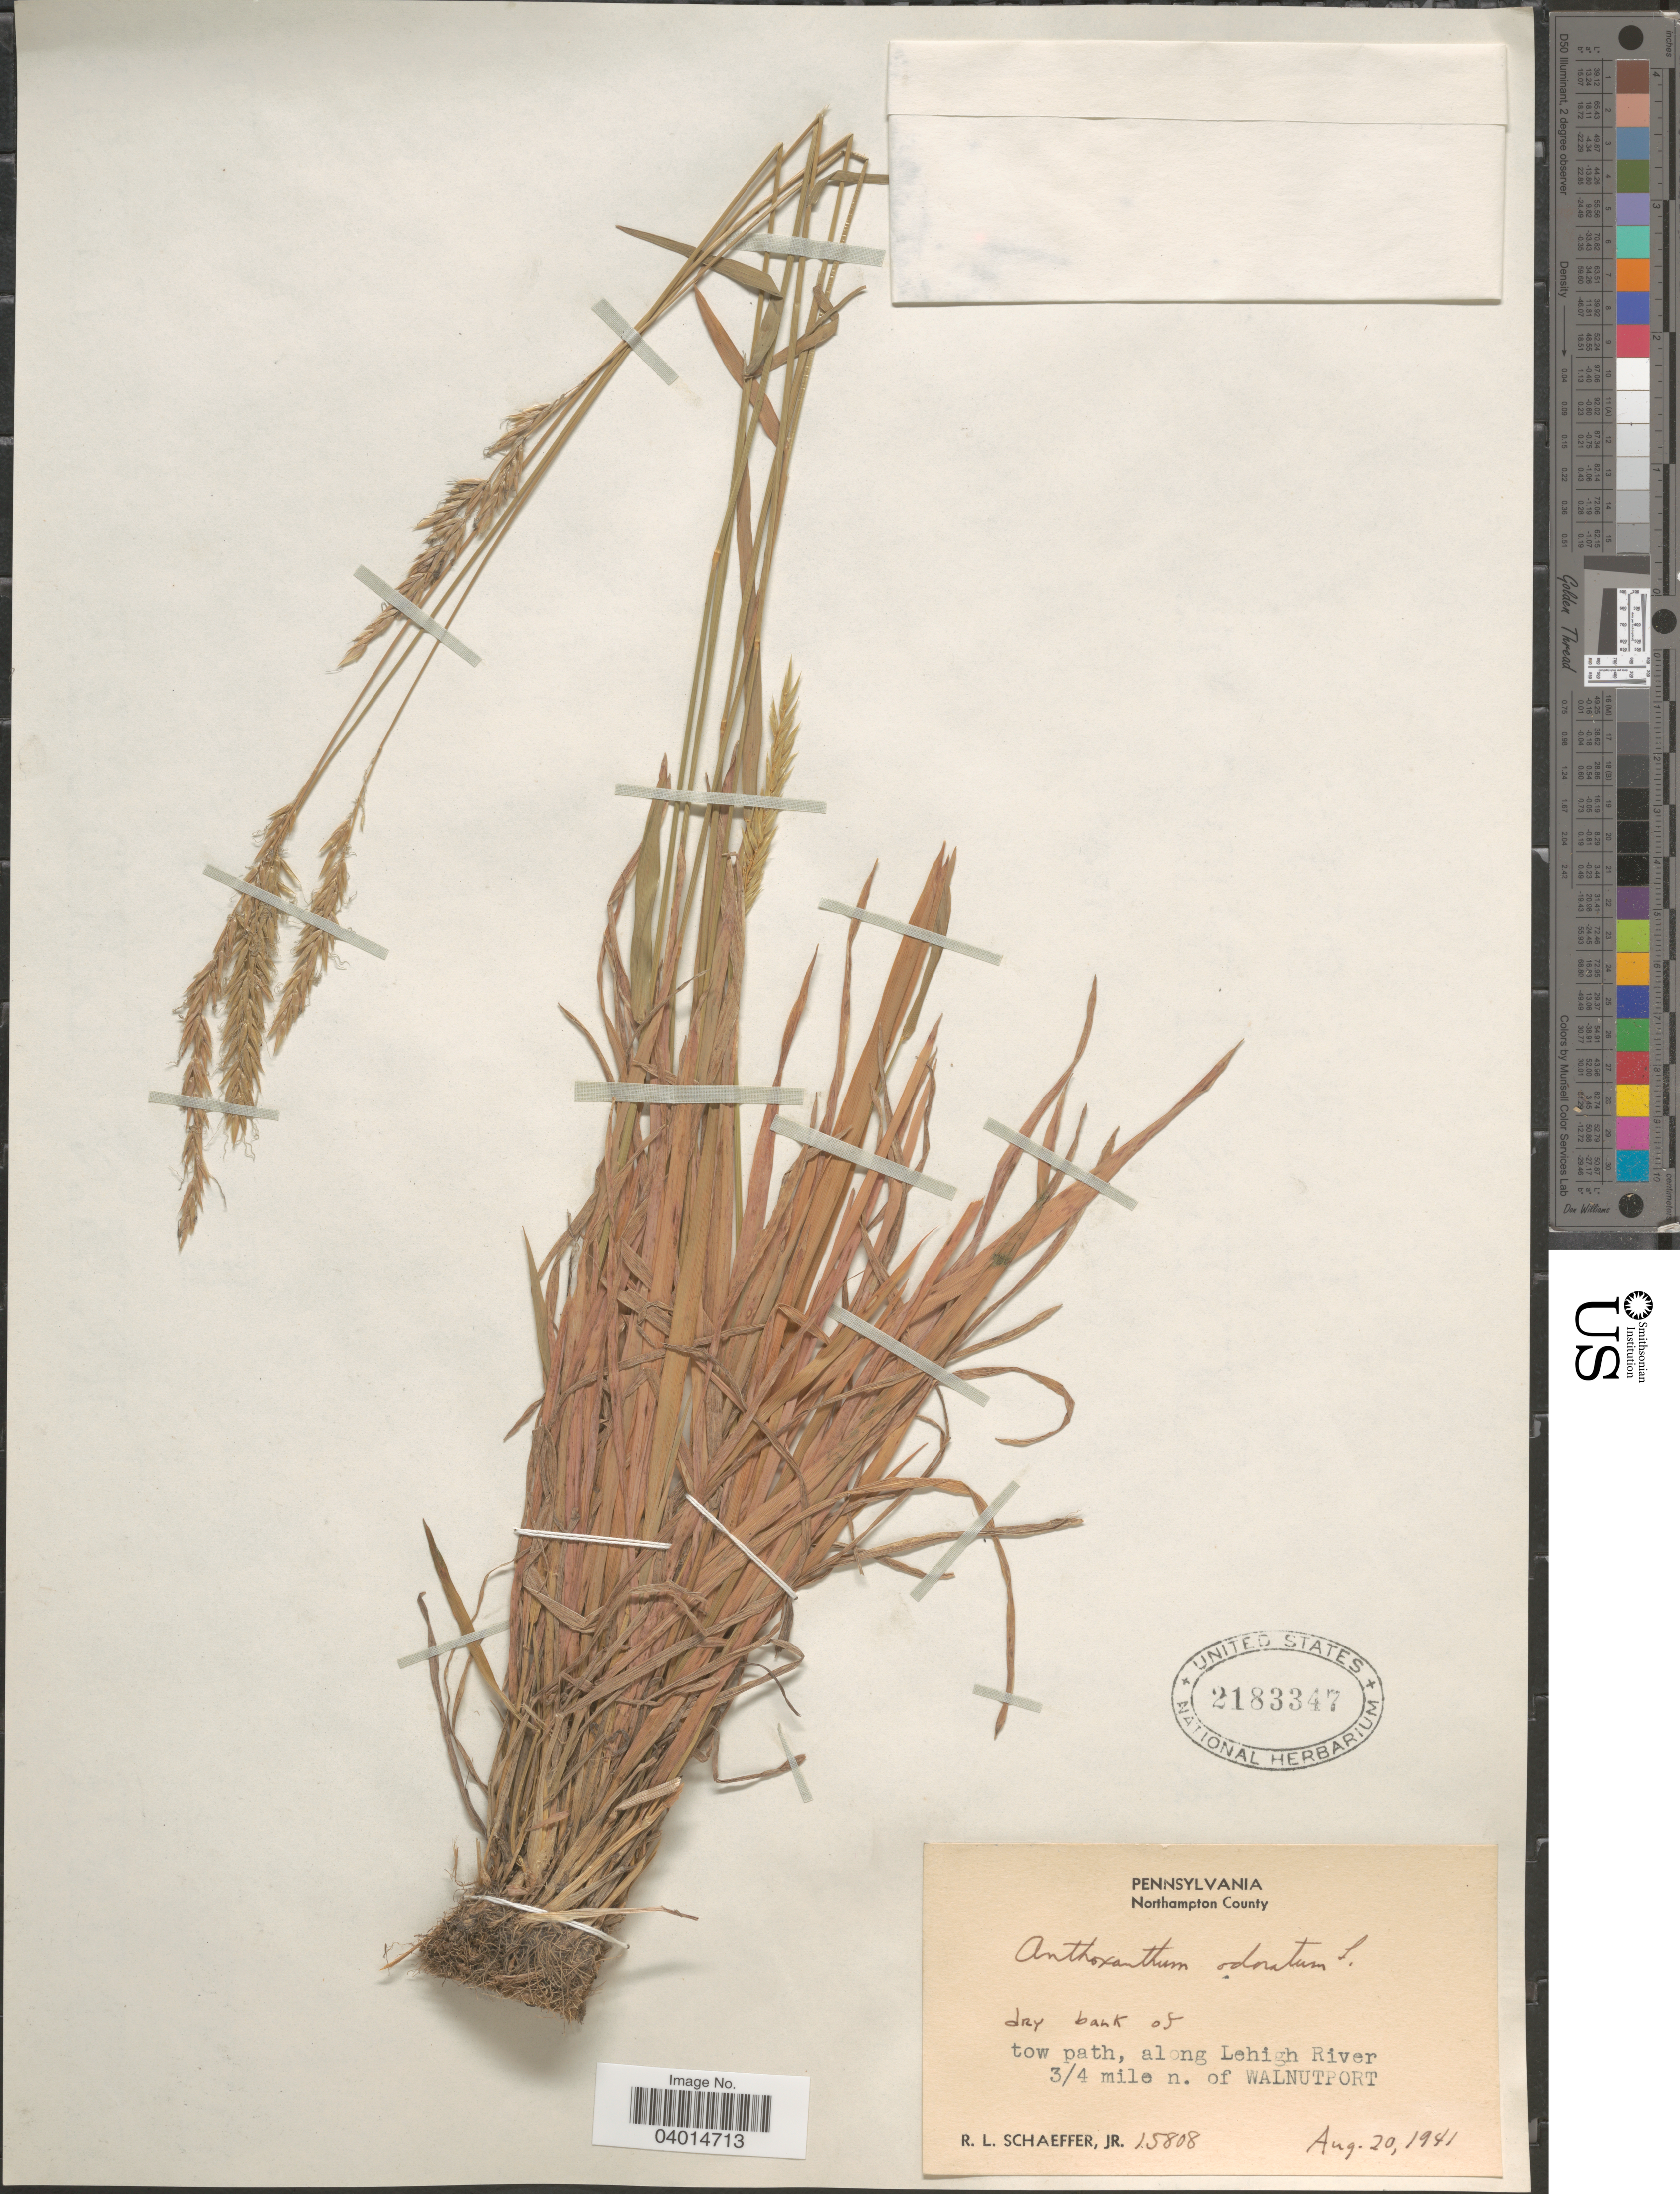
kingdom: Plantae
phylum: Tracheophyta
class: Liliopsida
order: Poales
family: Poaceae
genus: Anthoxanthum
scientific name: Anthoxanthum odoratum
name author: L.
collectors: R. L. Schaeffer Jr.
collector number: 15808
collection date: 1941-08-20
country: United States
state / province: Pennsylvania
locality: Northampton County. Along Lehigh River 3/4 mile n. of Walnutport.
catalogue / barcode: US 2183347